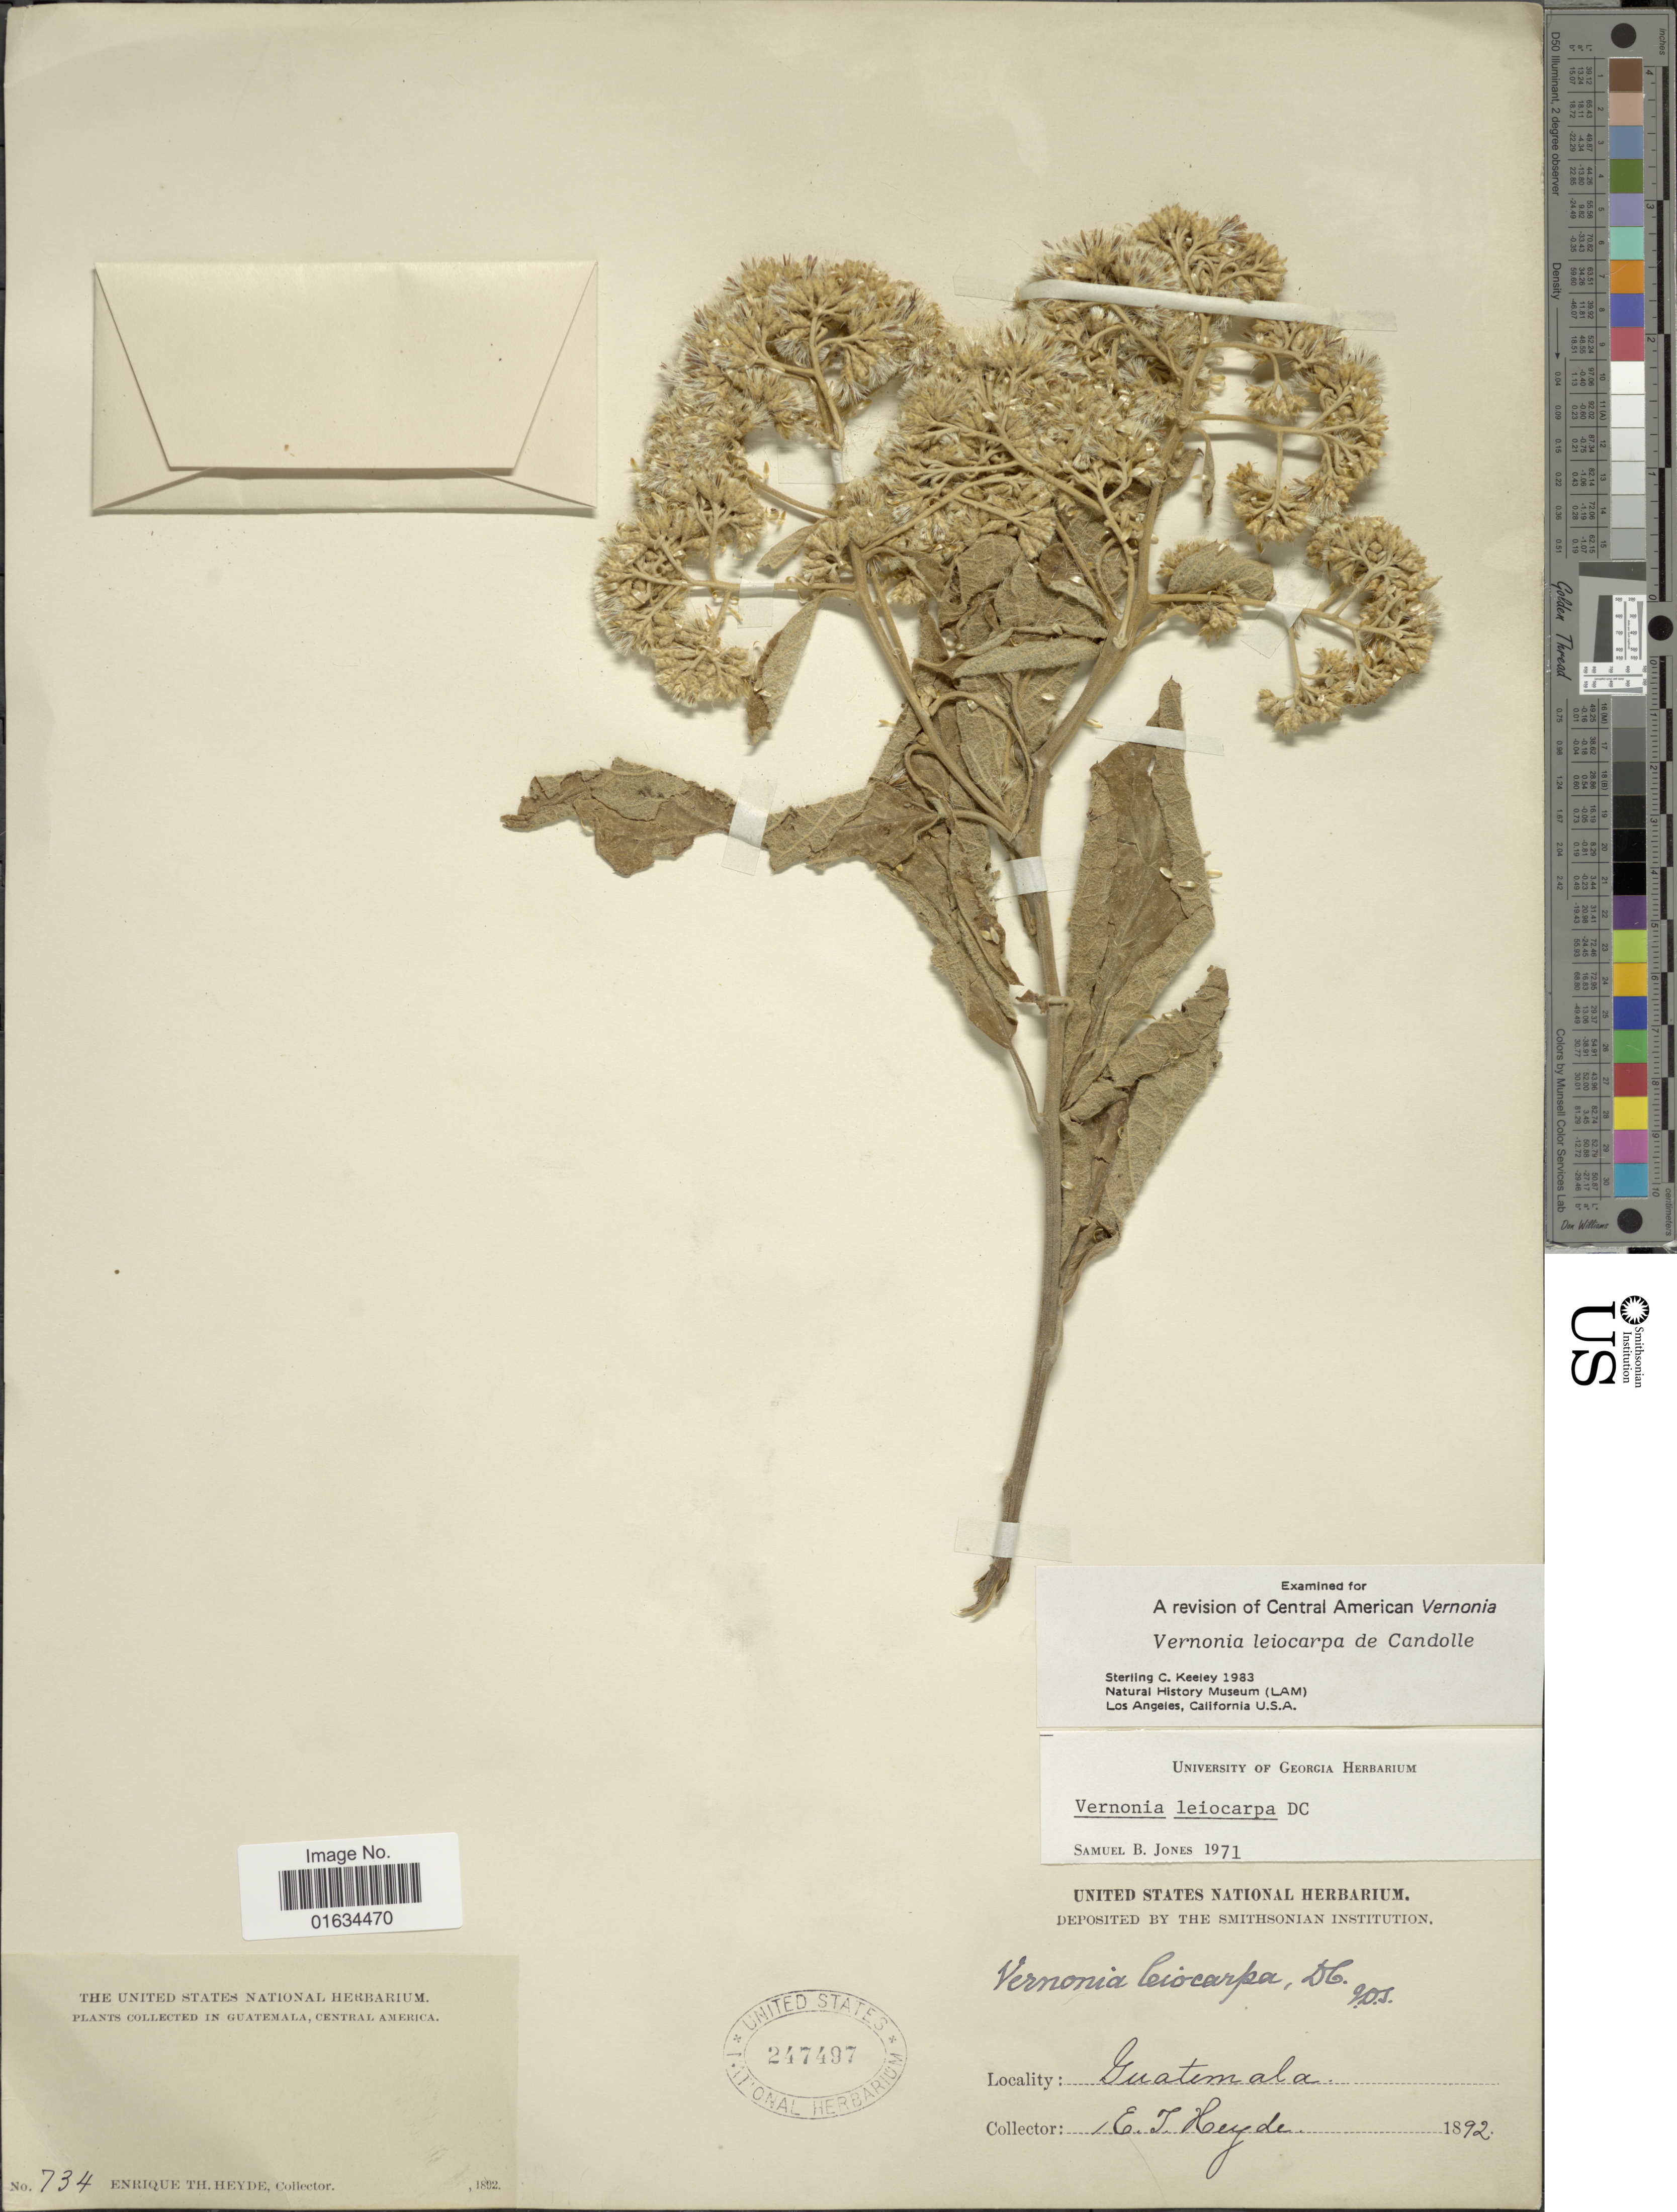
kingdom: Plantae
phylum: Tracheophyta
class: Magnoliopsida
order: Asterales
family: Asteraceae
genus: Eremosis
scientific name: Eremosis leiocarpa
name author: (DC.) Gleason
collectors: E. T. Heyde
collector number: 734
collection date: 1892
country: Guatemala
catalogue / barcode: US 247497